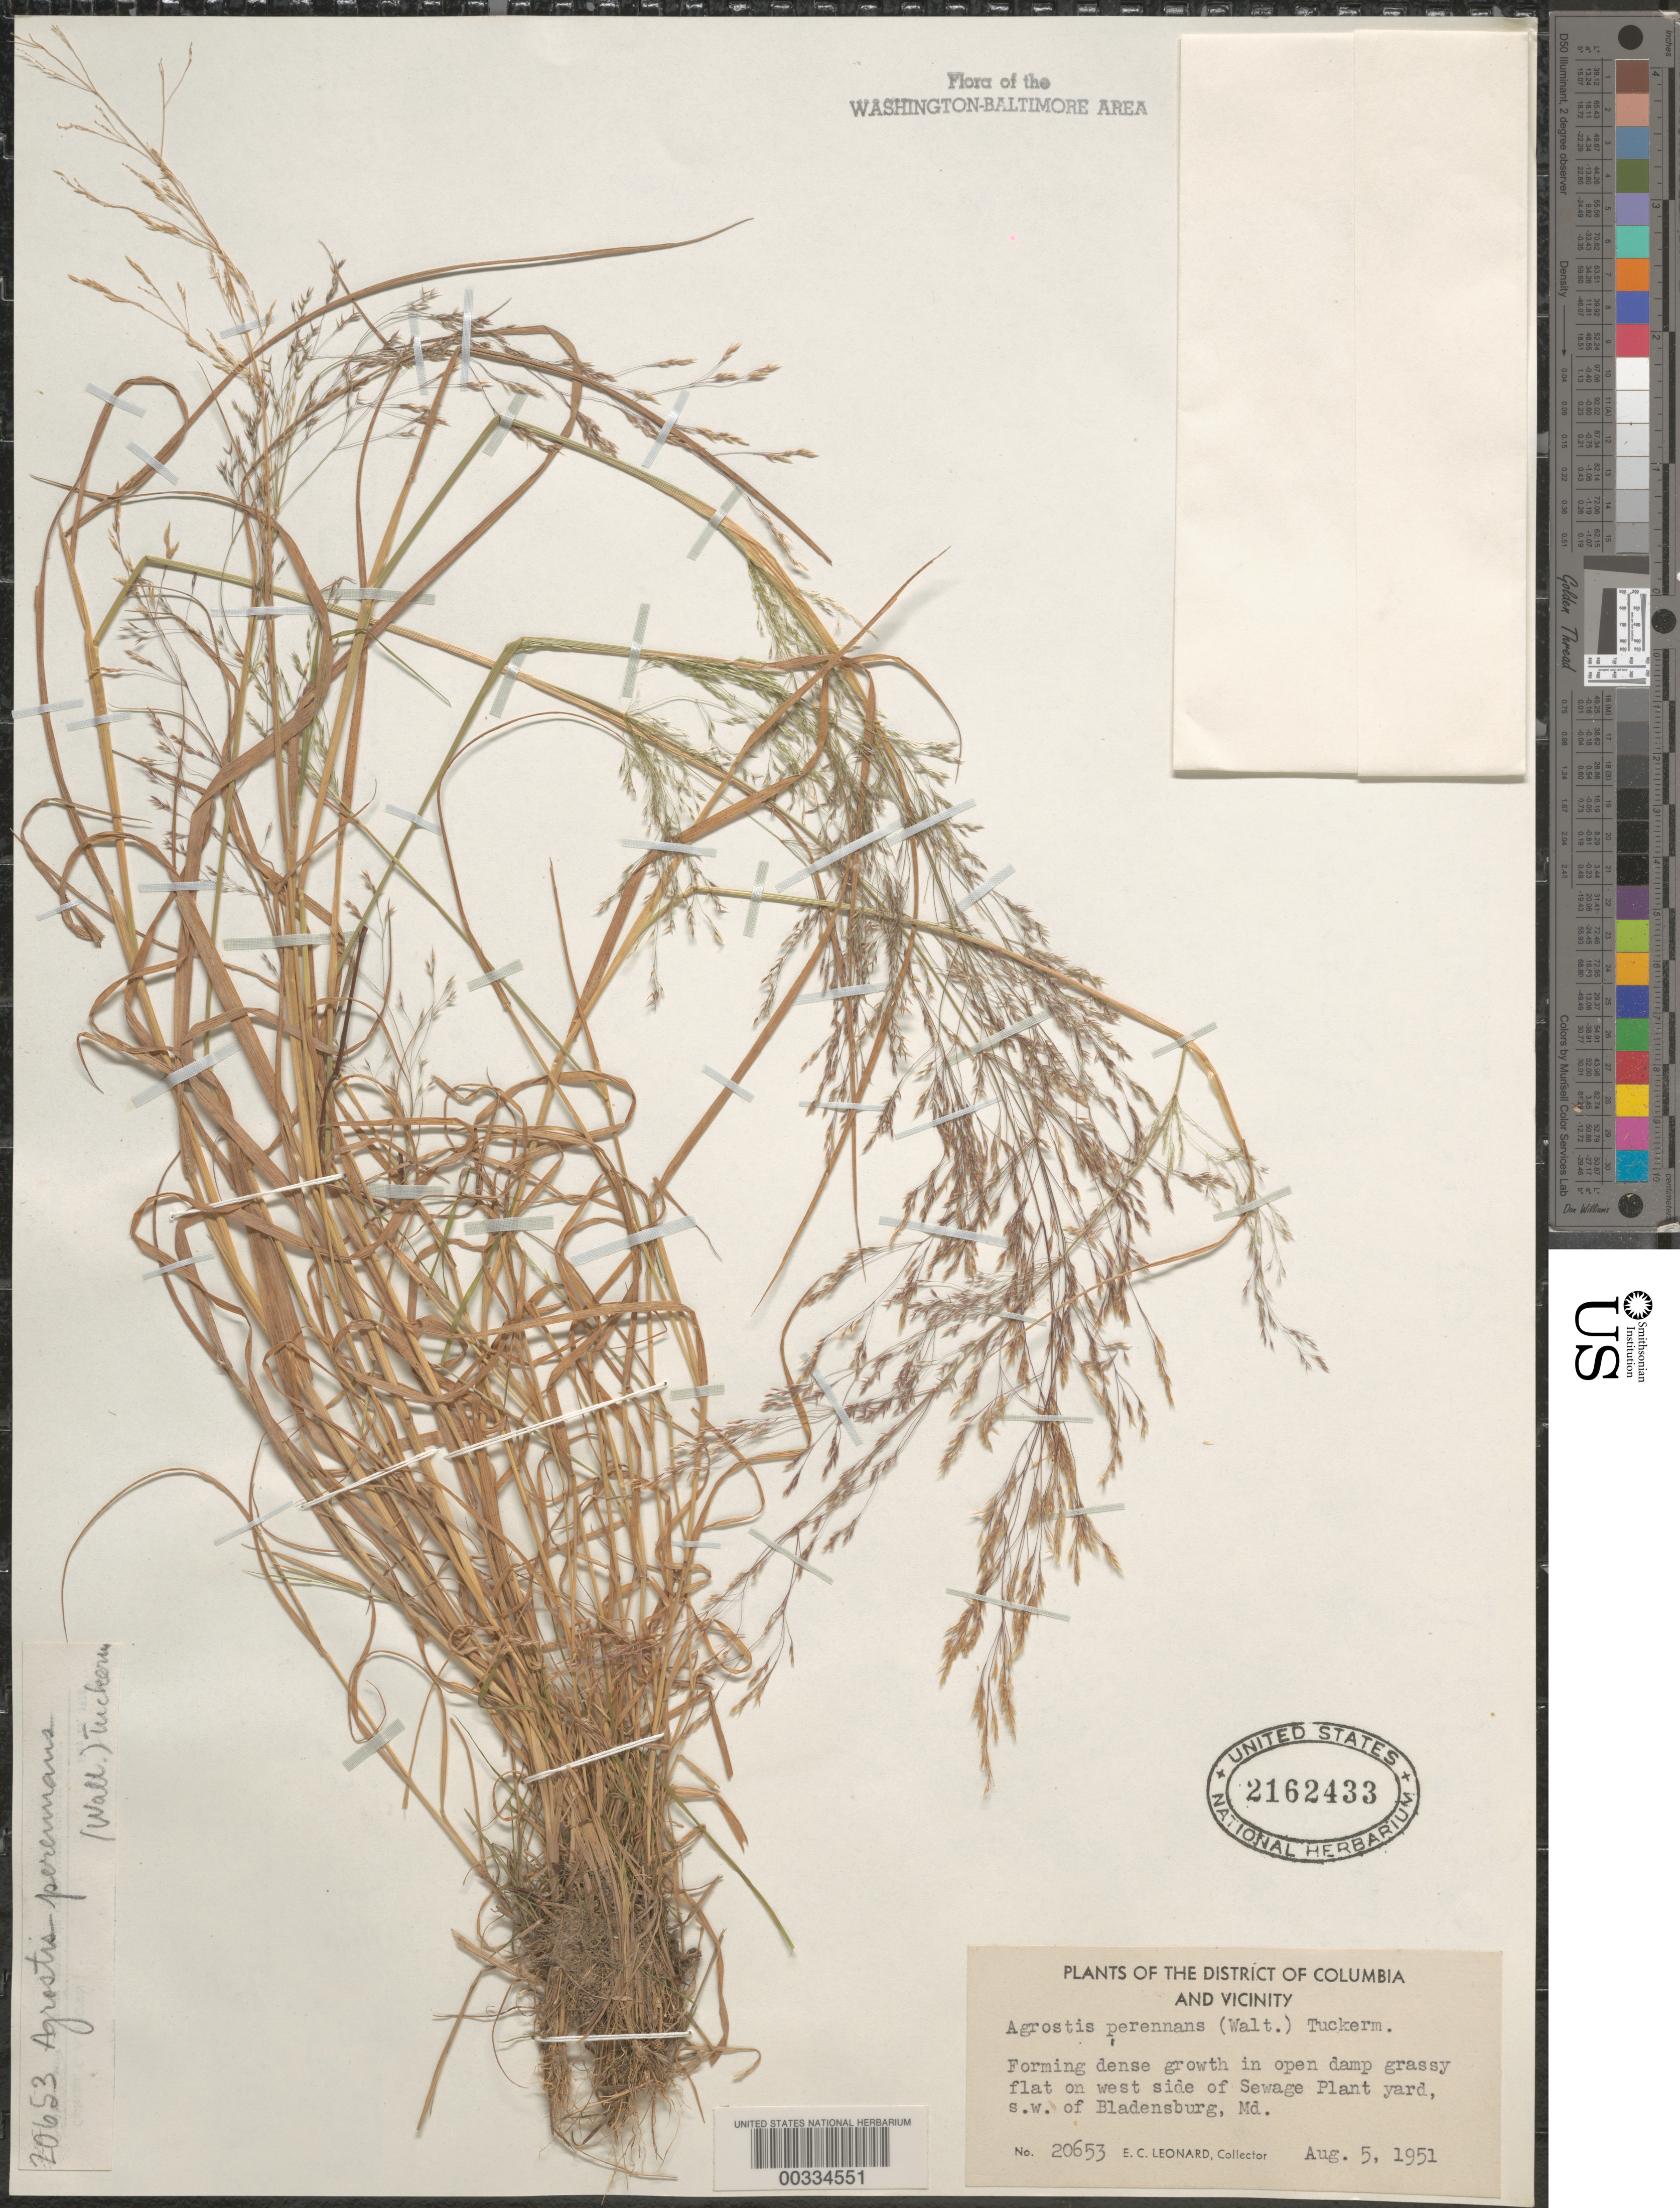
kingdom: Plantae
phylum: Tracheophyta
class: Liliopsida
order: Poales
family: Poaceae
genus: Agrostis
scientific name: Agrostis perennans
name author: (Walter) Tuck.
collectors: E. C. Leonard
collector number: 20653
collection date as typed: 05 Aug 1951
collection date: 1951-08-05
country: United States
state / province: Maryland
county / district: Prince George's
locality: Sewage Plant, southwest of Bladensburg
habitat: In open damp grassy flat in sewer plant yard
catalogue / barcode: US 2162433